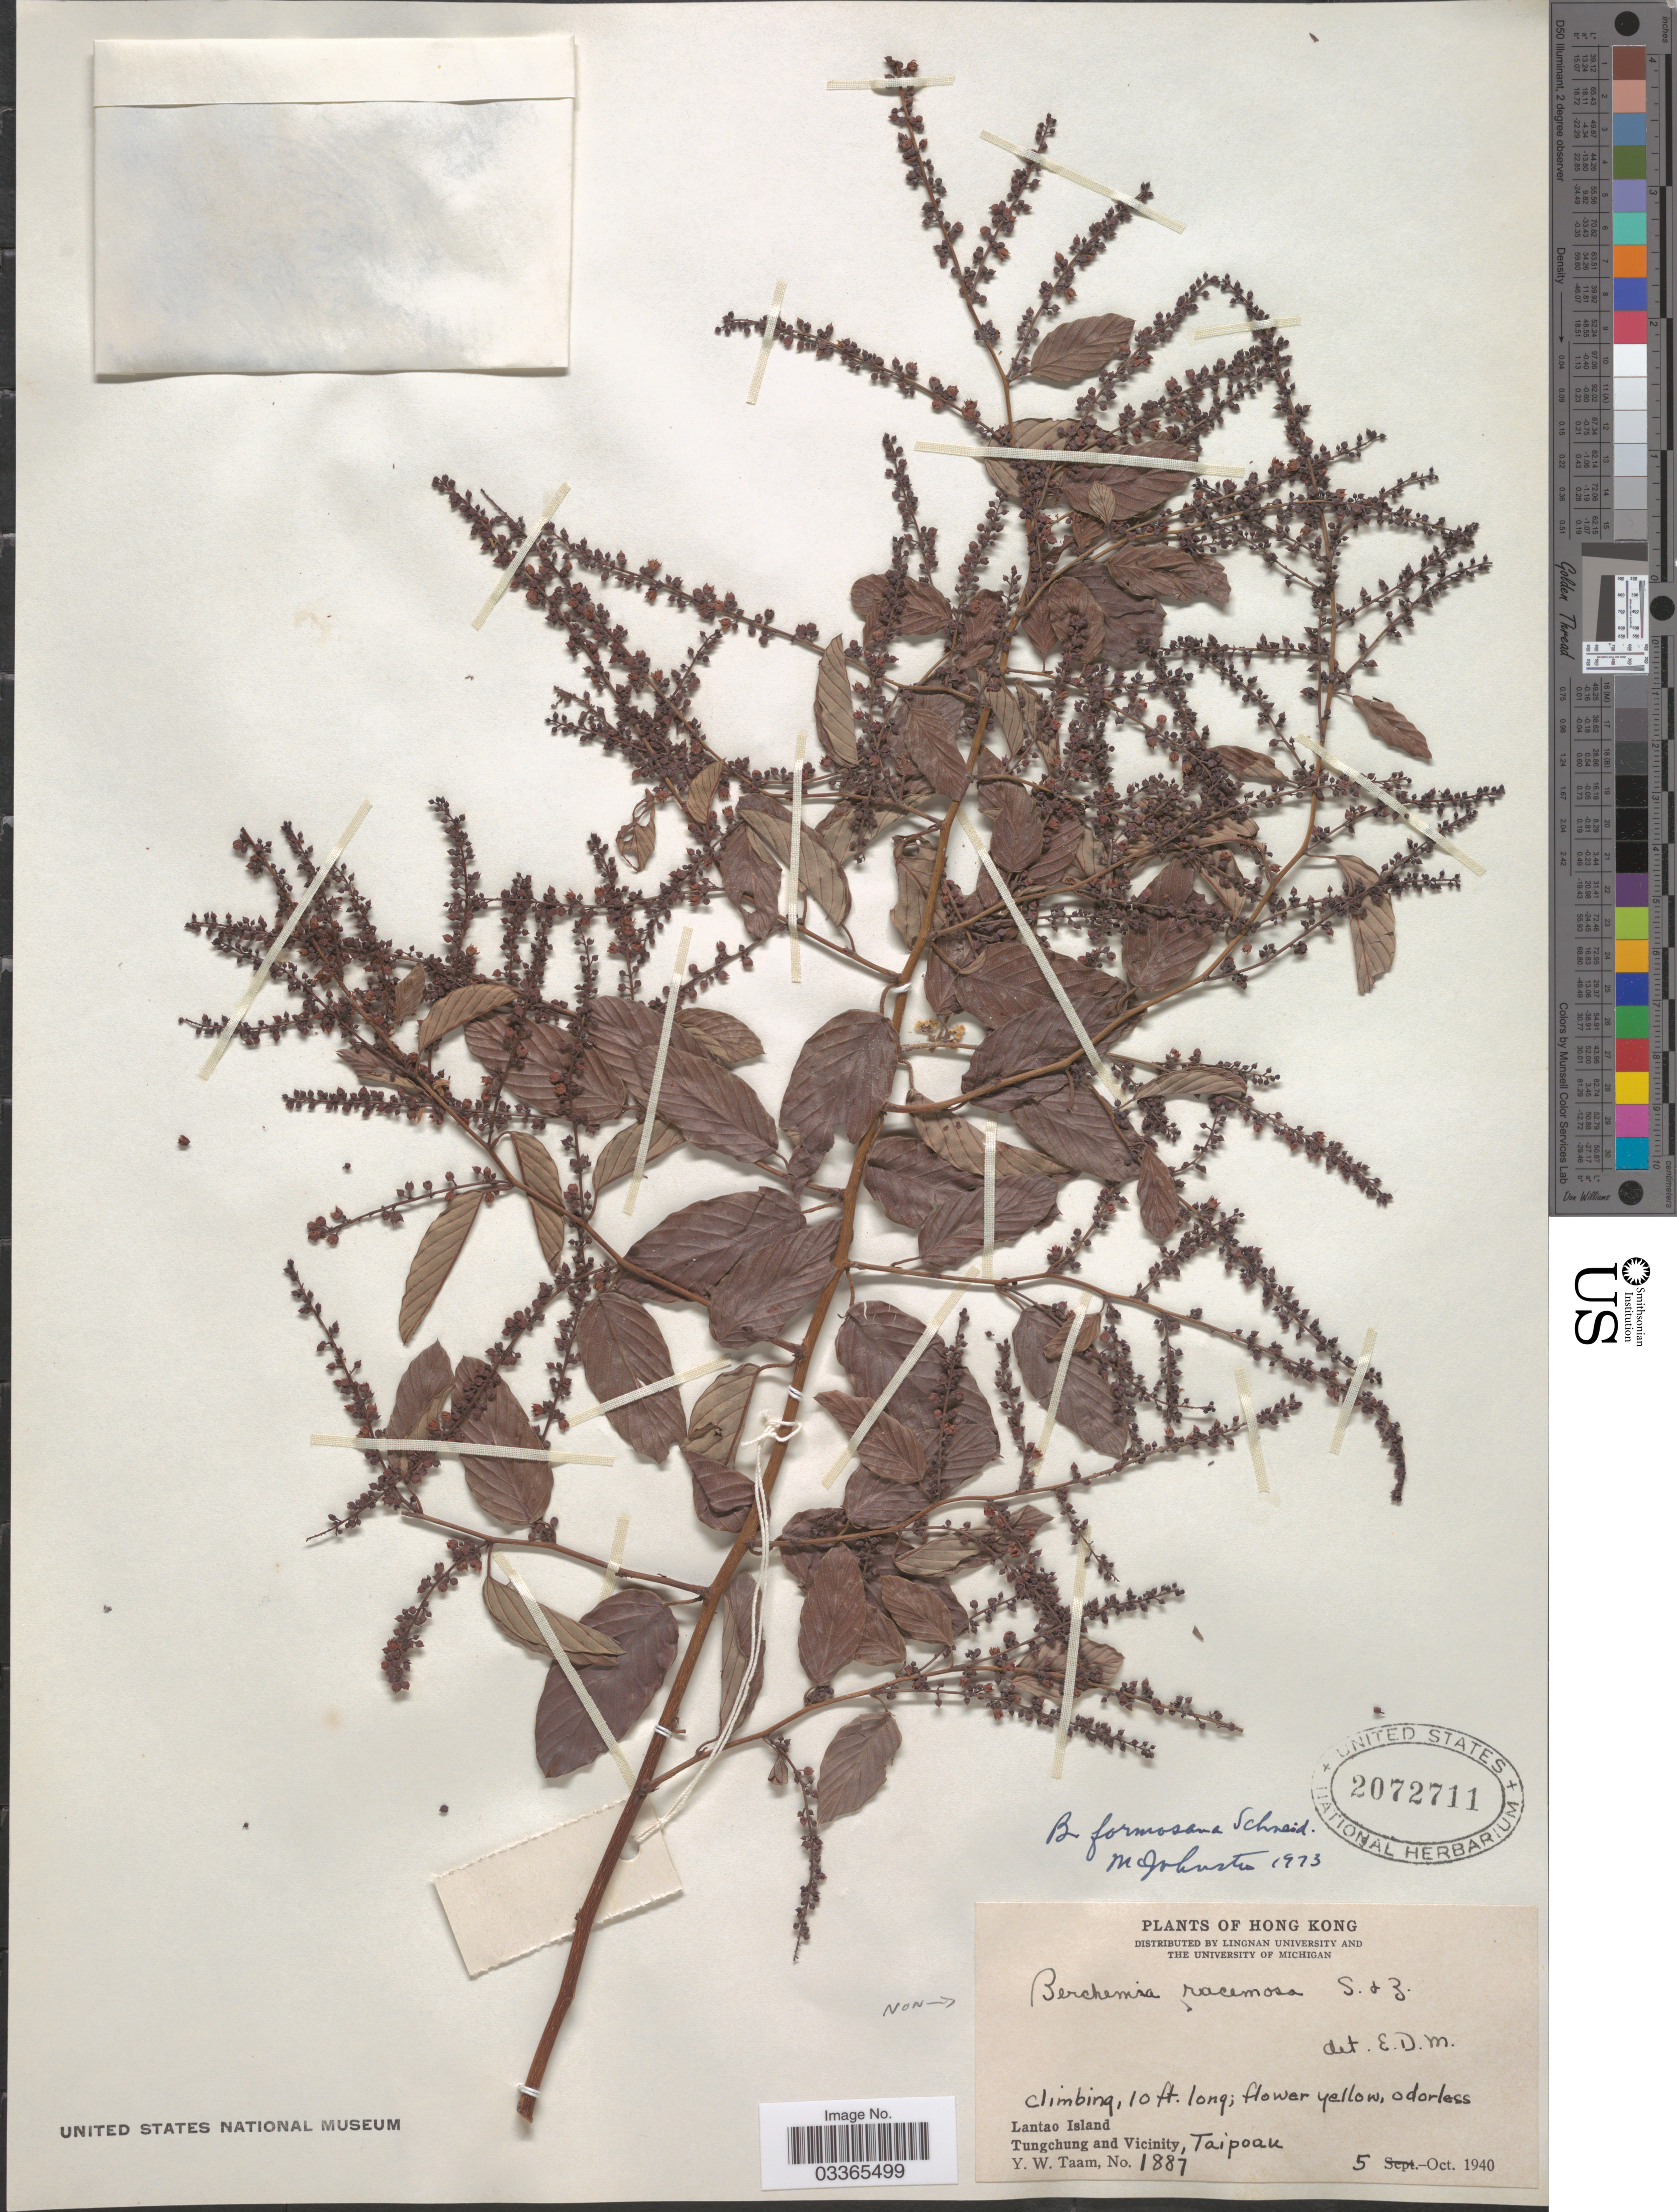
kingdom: Plantae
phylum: Tracheophyta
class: Magnoliopsida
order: Rosales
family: Rhamnaceae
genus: Berchemia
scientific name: Berchemia formosana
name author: C.K. Schneid.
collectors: Y. W. Taam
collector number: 1887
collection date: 1940-10-05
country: China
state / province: Hong Kong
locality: Lantao Island. Tungchung and Vicinity, Taipoak [interpreted].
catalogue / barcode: US 2072711